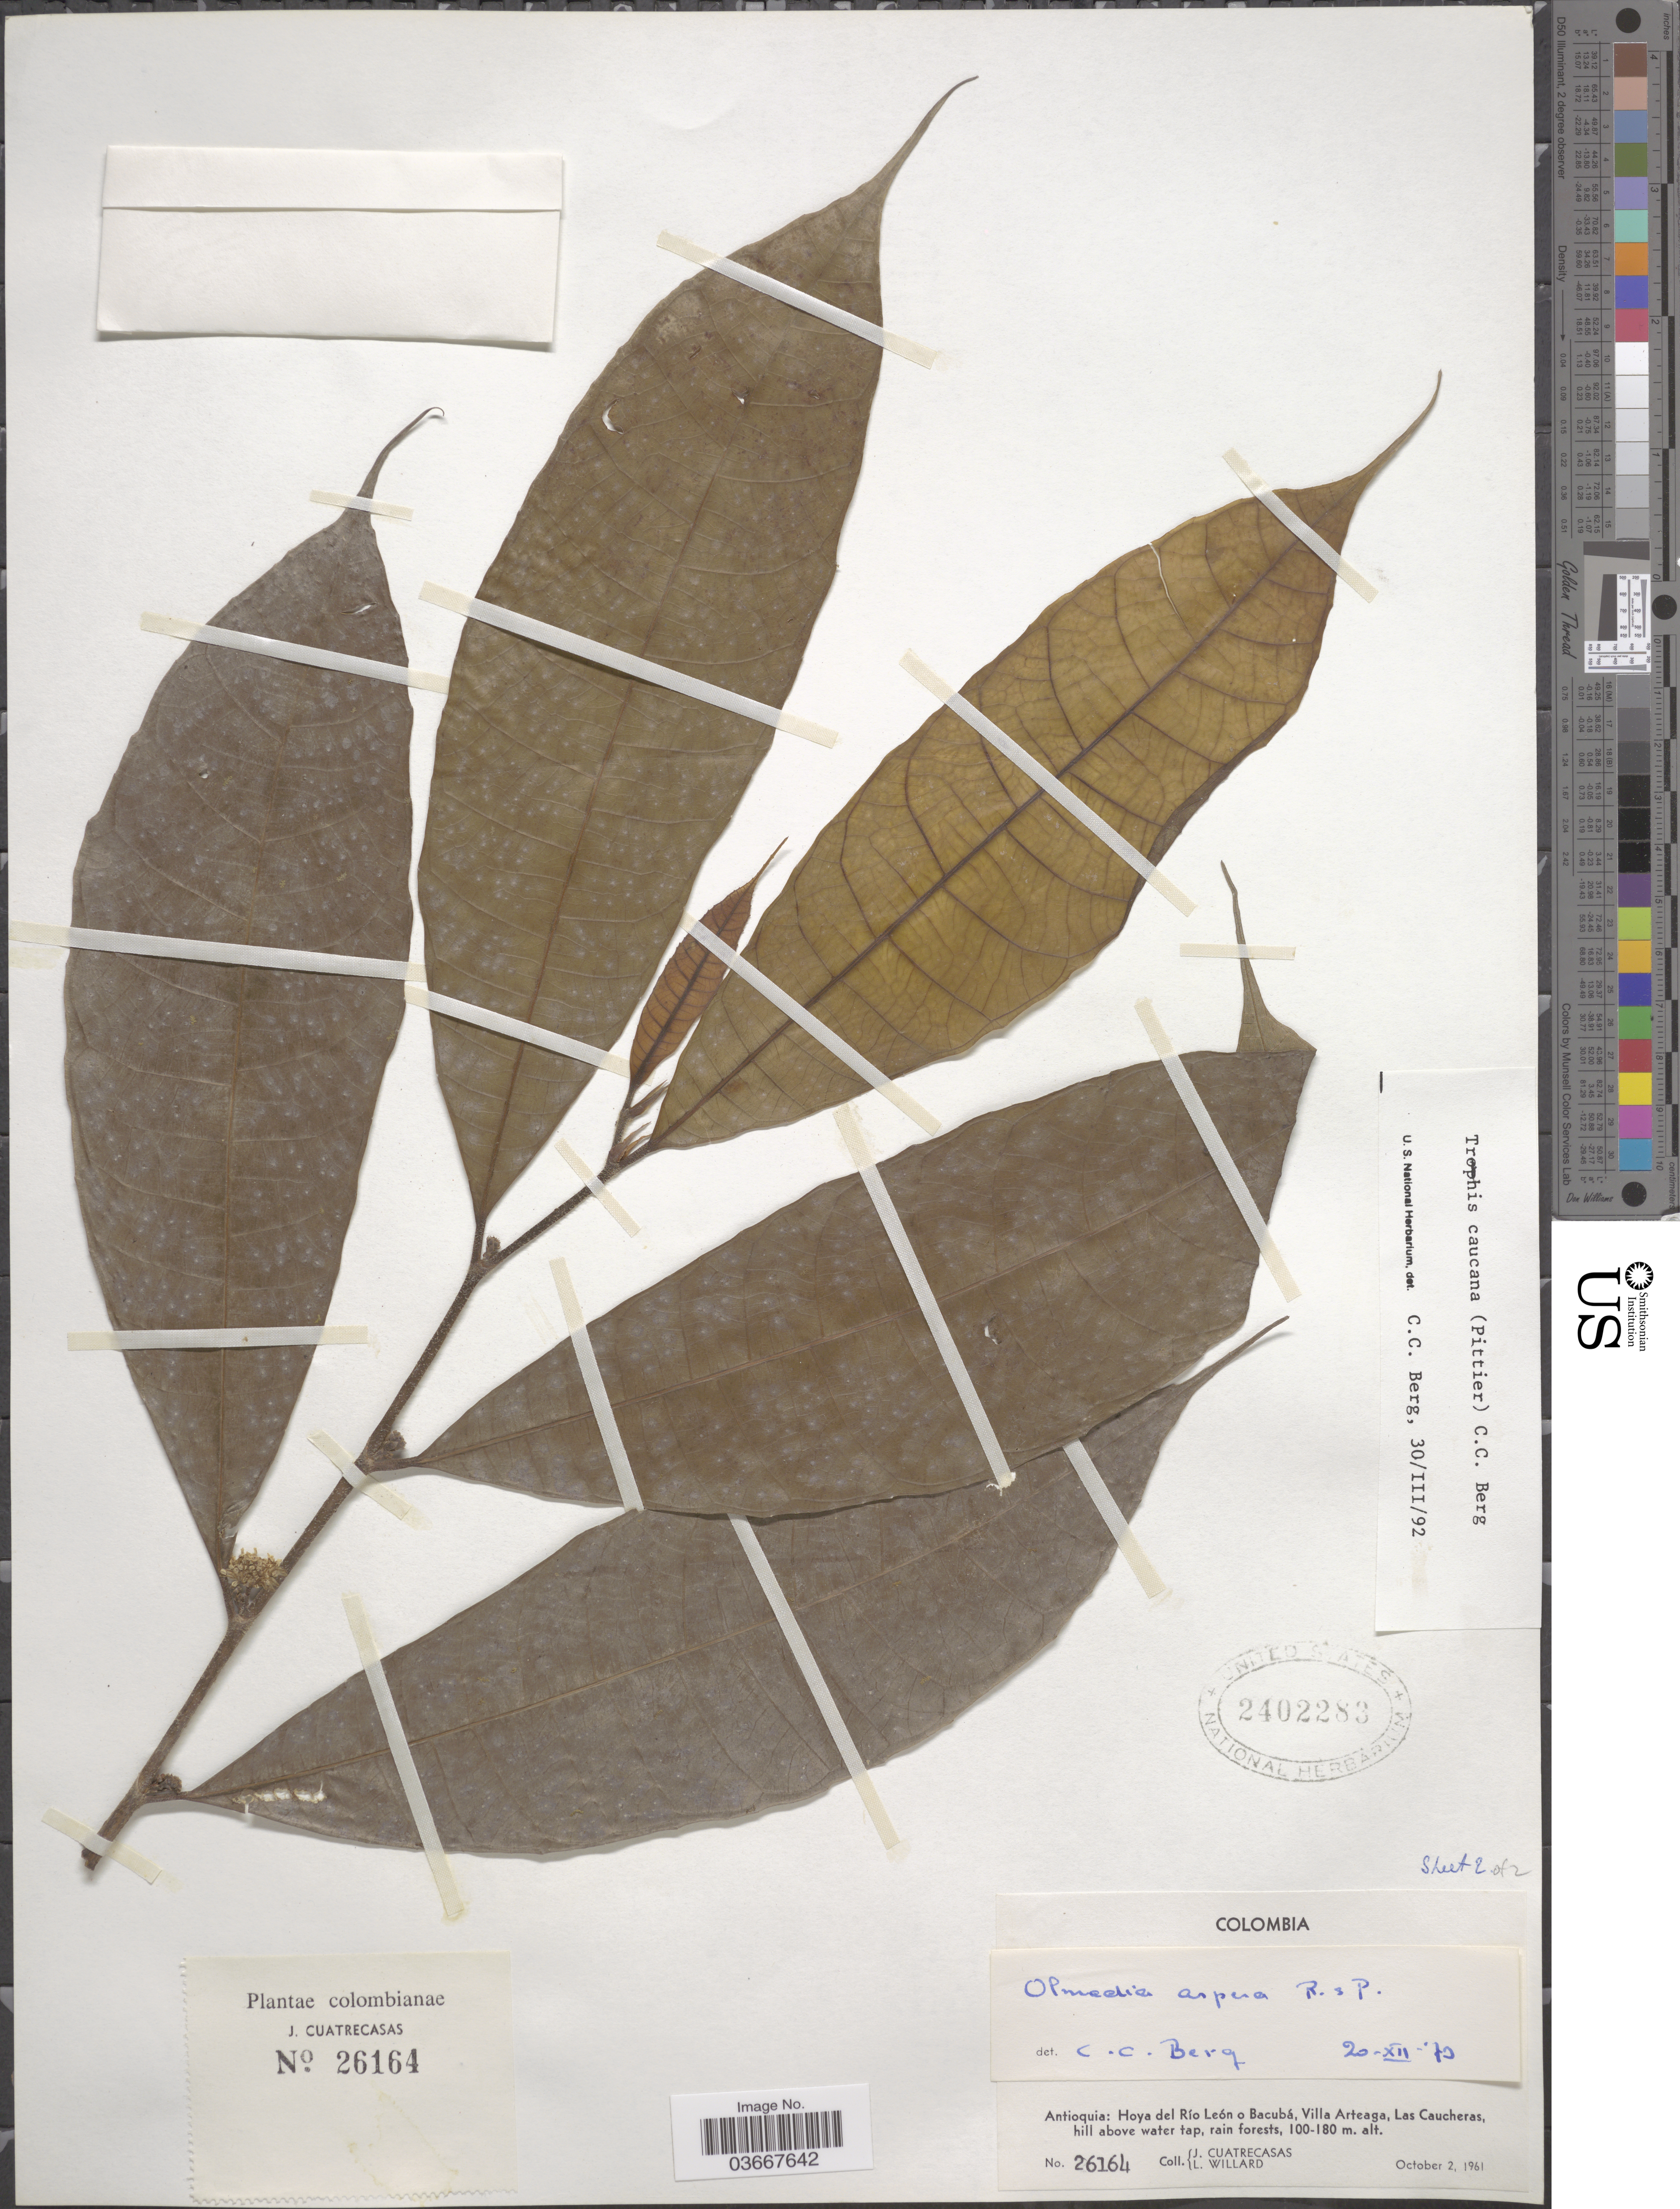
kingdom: Plantae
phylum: Tracheophyta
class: Magnoliopsida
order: Rosales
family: Moraceae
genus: Olmedia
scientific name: Olmedia aspera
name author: Ruiz & Pav.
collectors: J. Cuatrecasas & L. Willard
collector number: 26164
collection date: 1961-10-02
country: Colombia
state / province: Antioquia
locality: Hoya del Río León o Bacubá, Villa Arteaga, Las Caucheras.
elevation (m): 100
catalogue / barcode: US 2402283